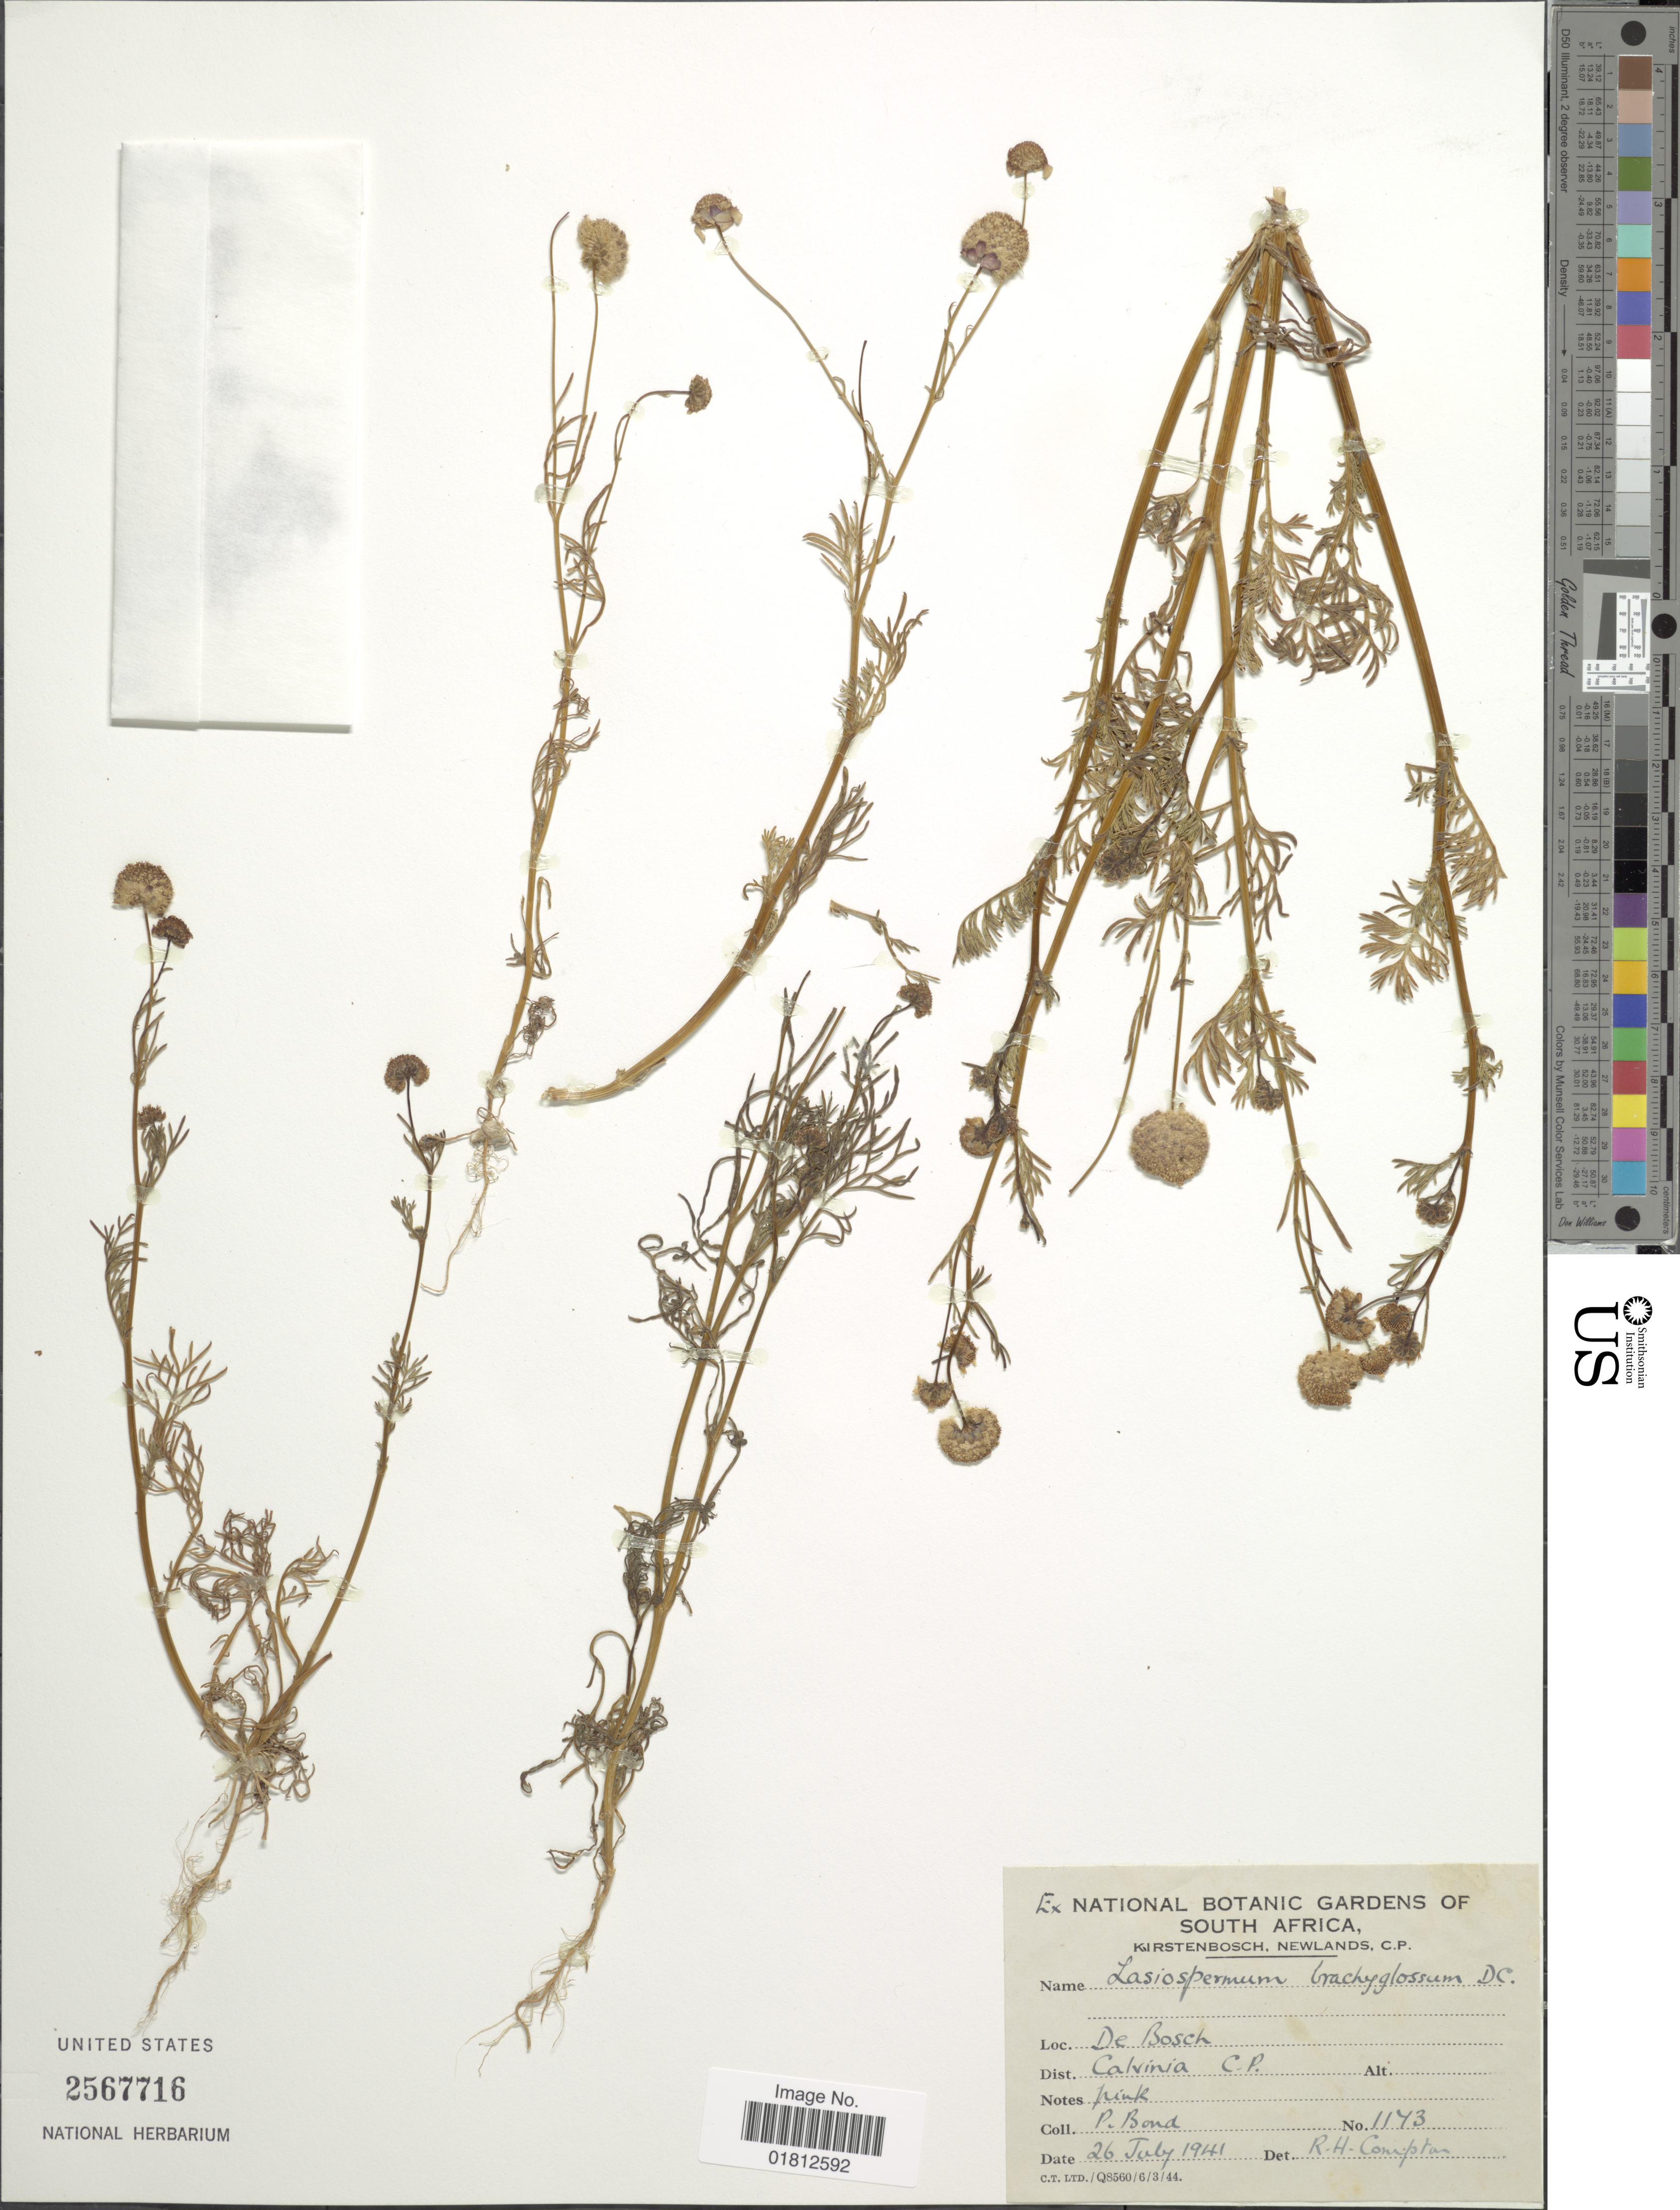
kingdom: Plantae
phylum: Tracheophyta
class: Magnoliopsida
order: Asterales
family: Asteraceae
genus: Lasiospermum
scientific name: Lasiospermum brachyglossum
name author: DC.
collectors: P. Bond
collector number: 1173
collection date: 1941-07-26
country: South Africa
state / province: Northern Cape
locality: De Bosch, Dist. Calvinia, C. P.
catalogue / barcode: US 2567716